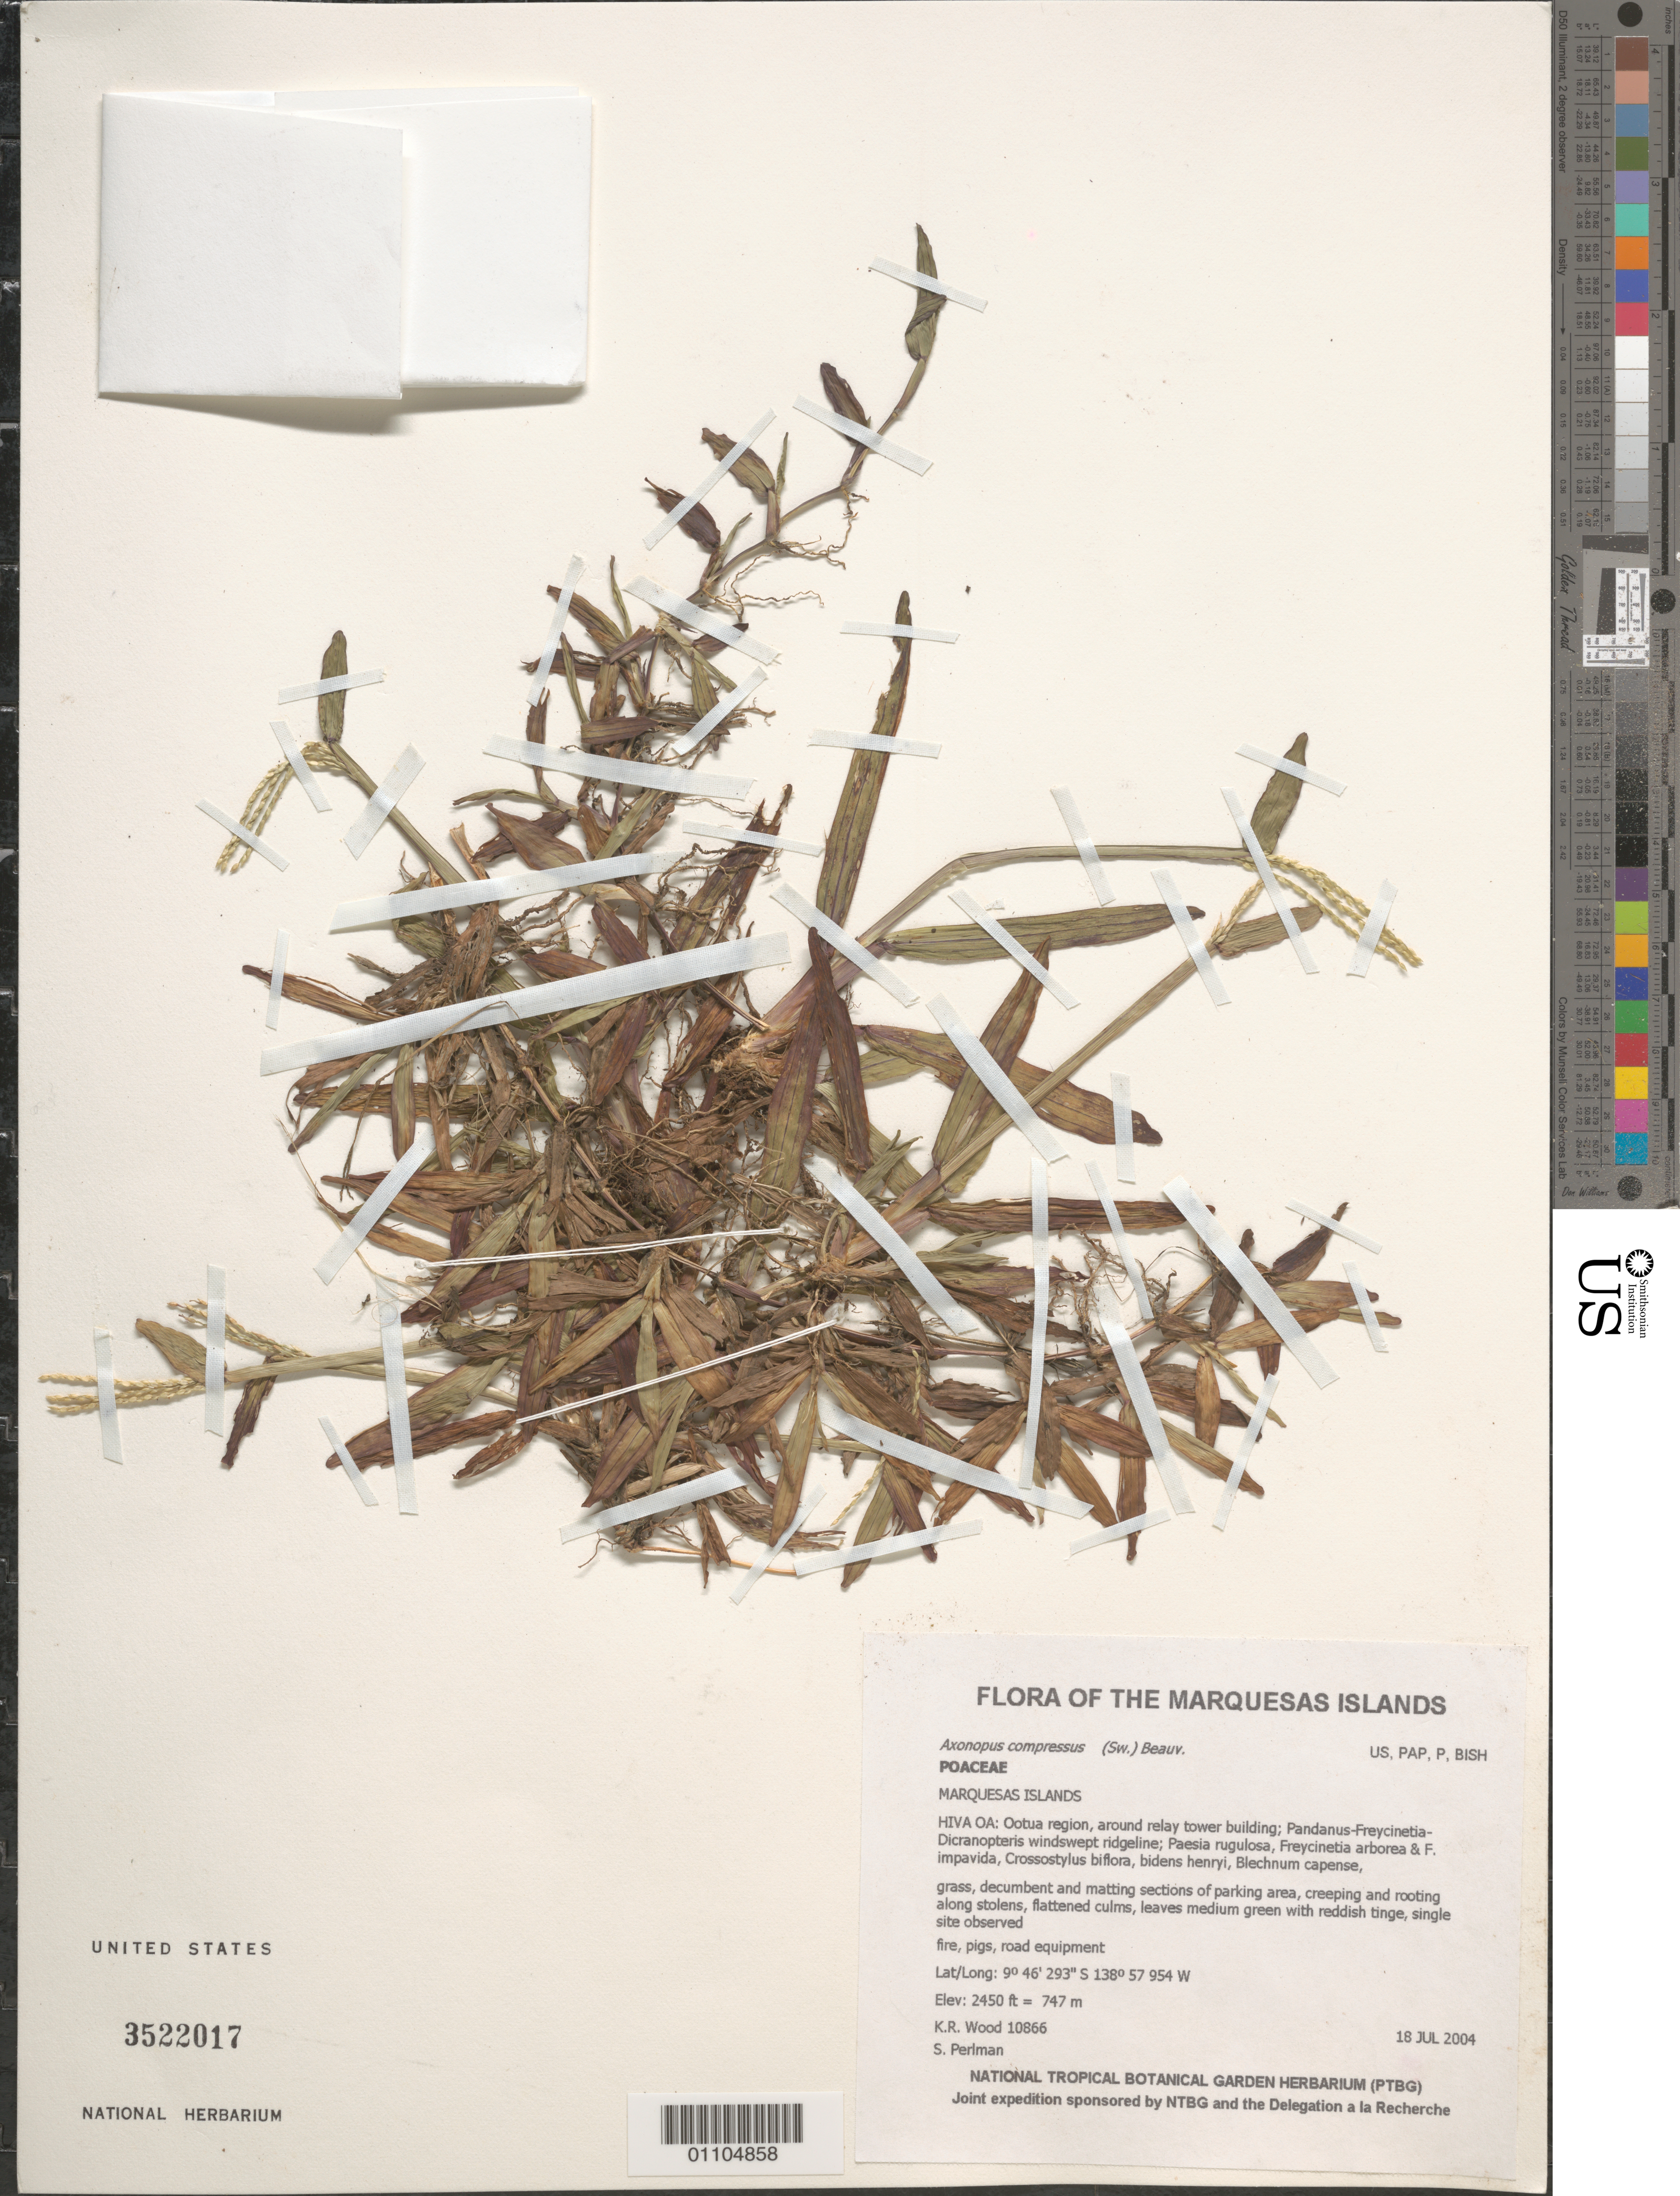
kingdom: Plantae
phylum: Tracheophyta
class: Liliopsida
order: Poales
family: Poaceae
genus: Axonopus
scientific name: Axonopus compressus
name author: (Sw.) P. Beauv.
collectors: K. R. Wood & S. P. Perlman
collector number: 10866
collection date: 2004-07-18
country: French Polynesia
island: Hiva Oa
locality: Ootua region, around relay tower building; Decumbent and matting sections of parking area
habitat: Pandanus-Freycinetia-Dicranopteris windswept ridgeline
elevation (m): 747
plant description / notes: Fire, pigs, road equipment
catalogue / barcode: US 3522017